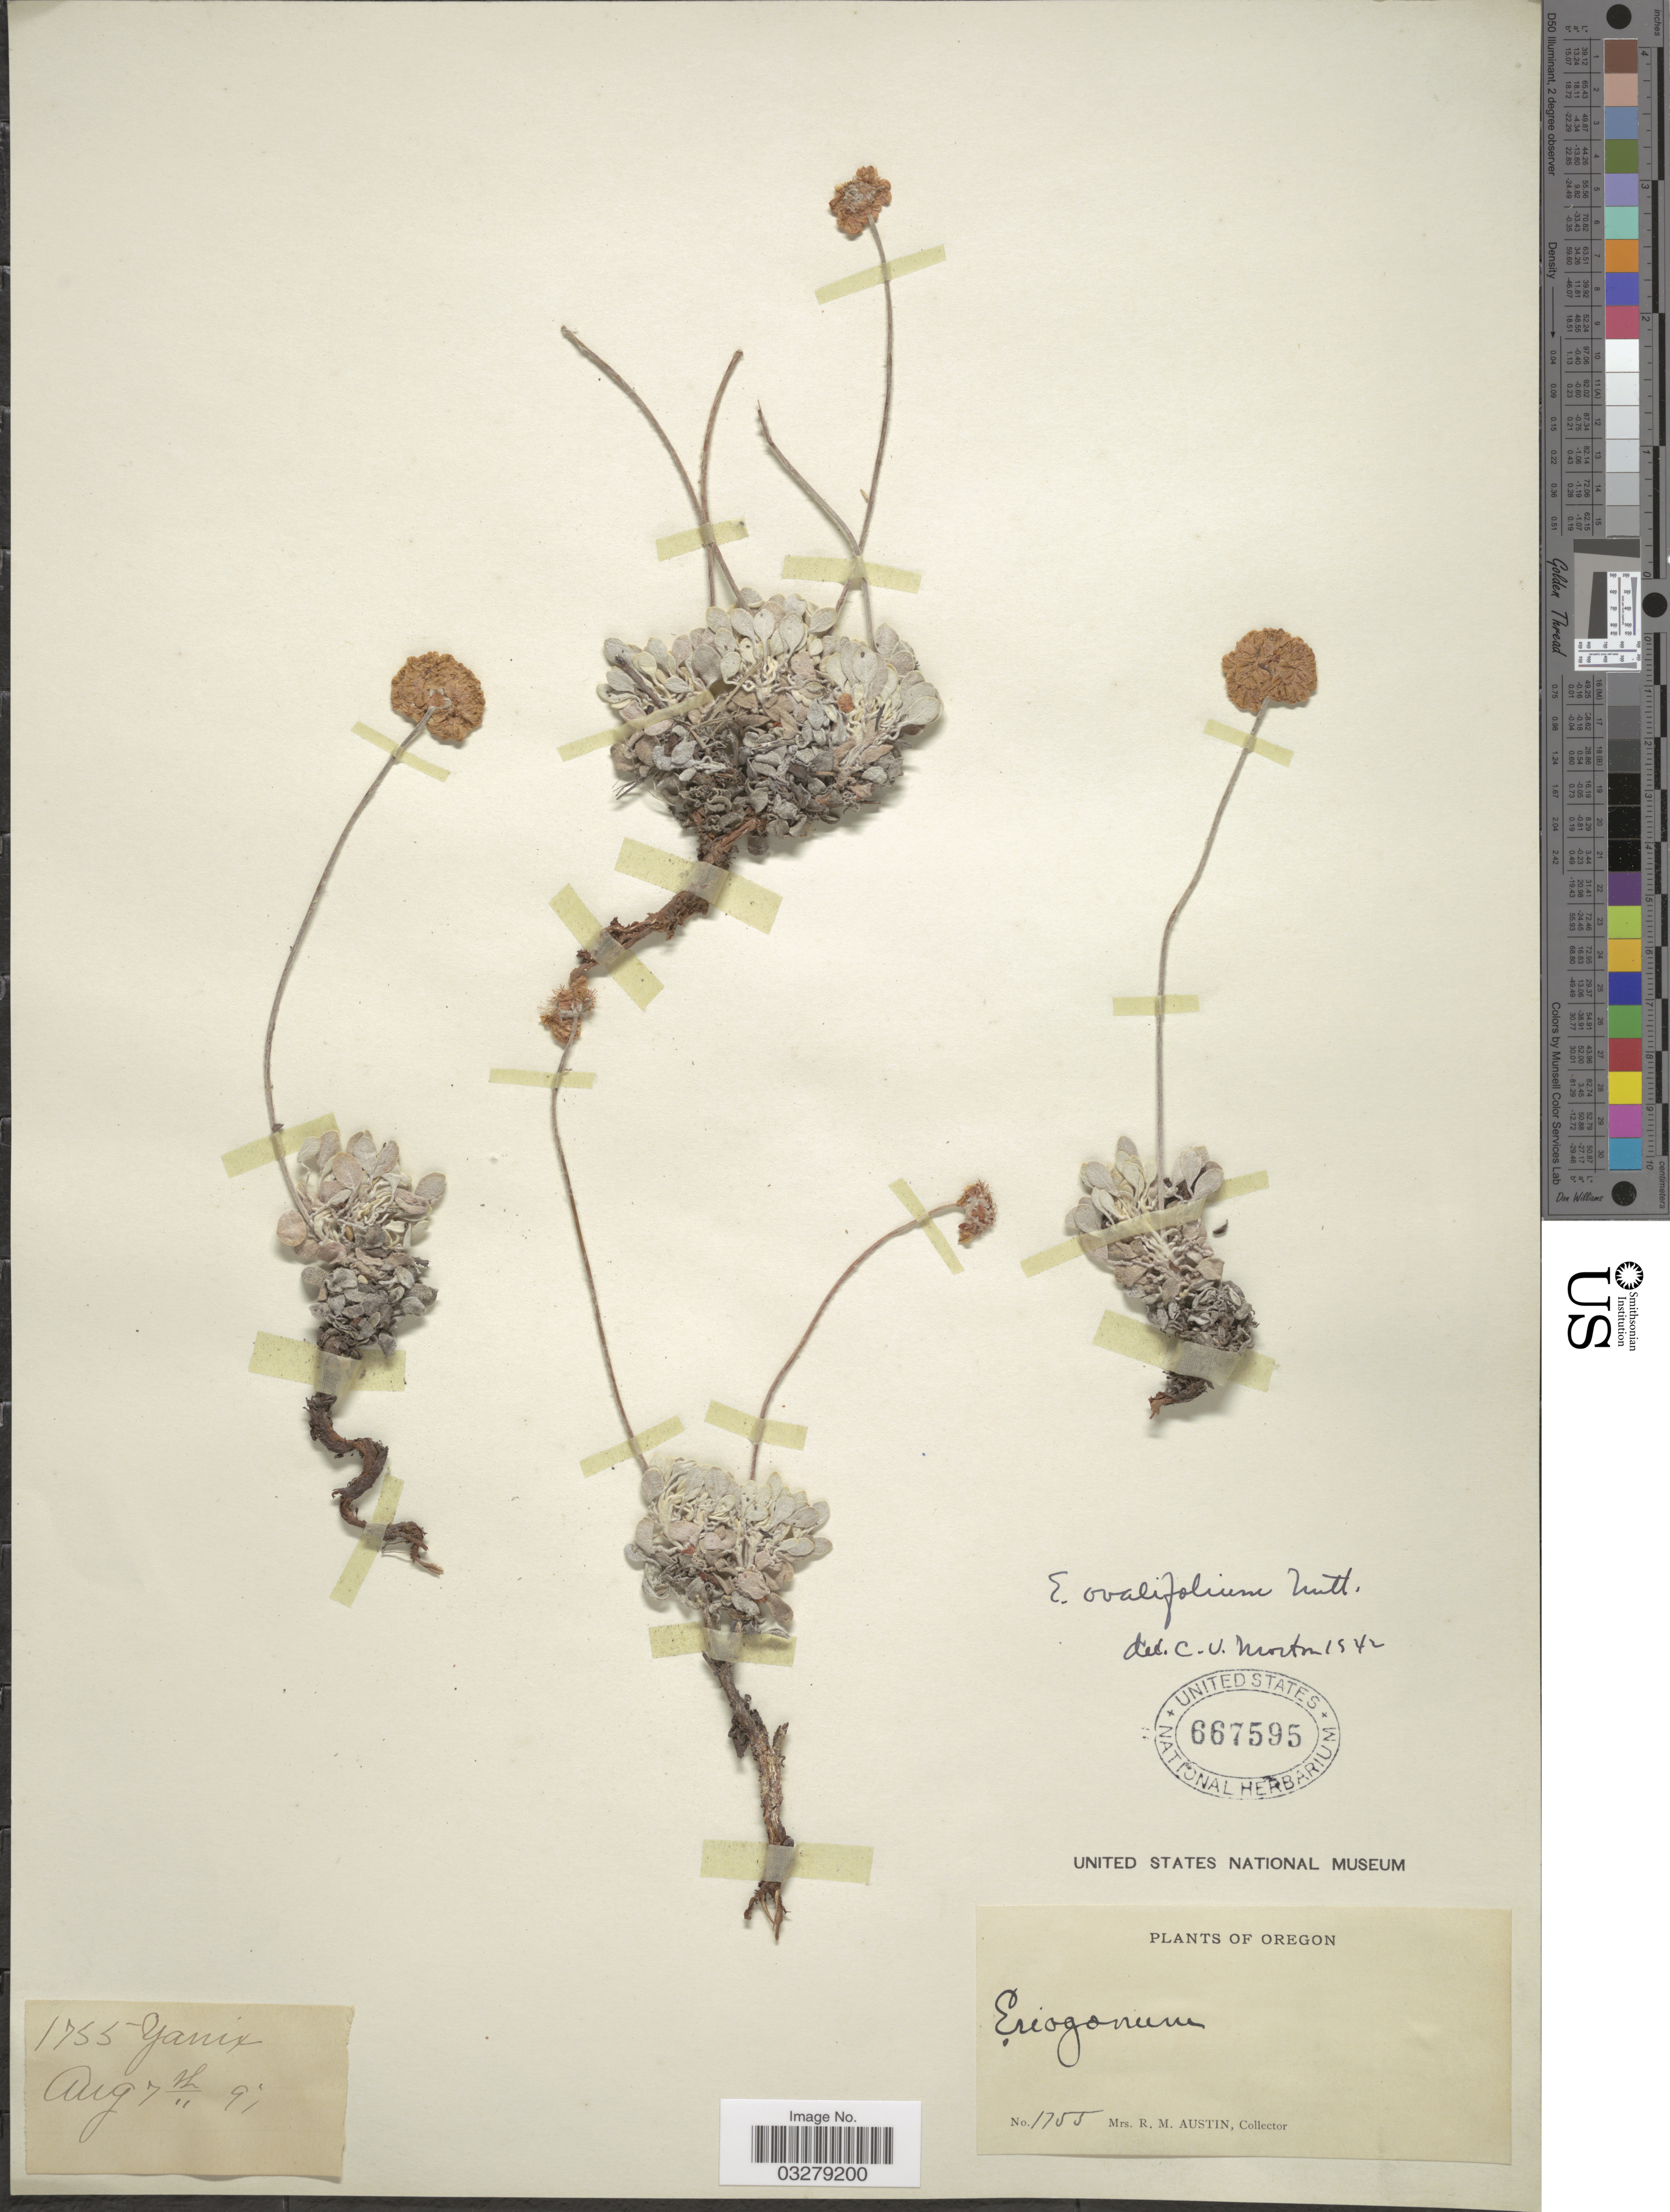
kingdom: Plantae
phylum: Tracheophyta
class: Magnoliopsida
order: Caryophyllales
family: Polygonaceae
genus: Eriogonum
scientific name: Eriogonum ovalifolium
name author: Nutt.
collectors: R. Austin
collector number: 1755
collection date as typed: Transcribed d/m/y: 7/8/91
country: United States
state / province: Oregon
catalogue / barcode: US 667595